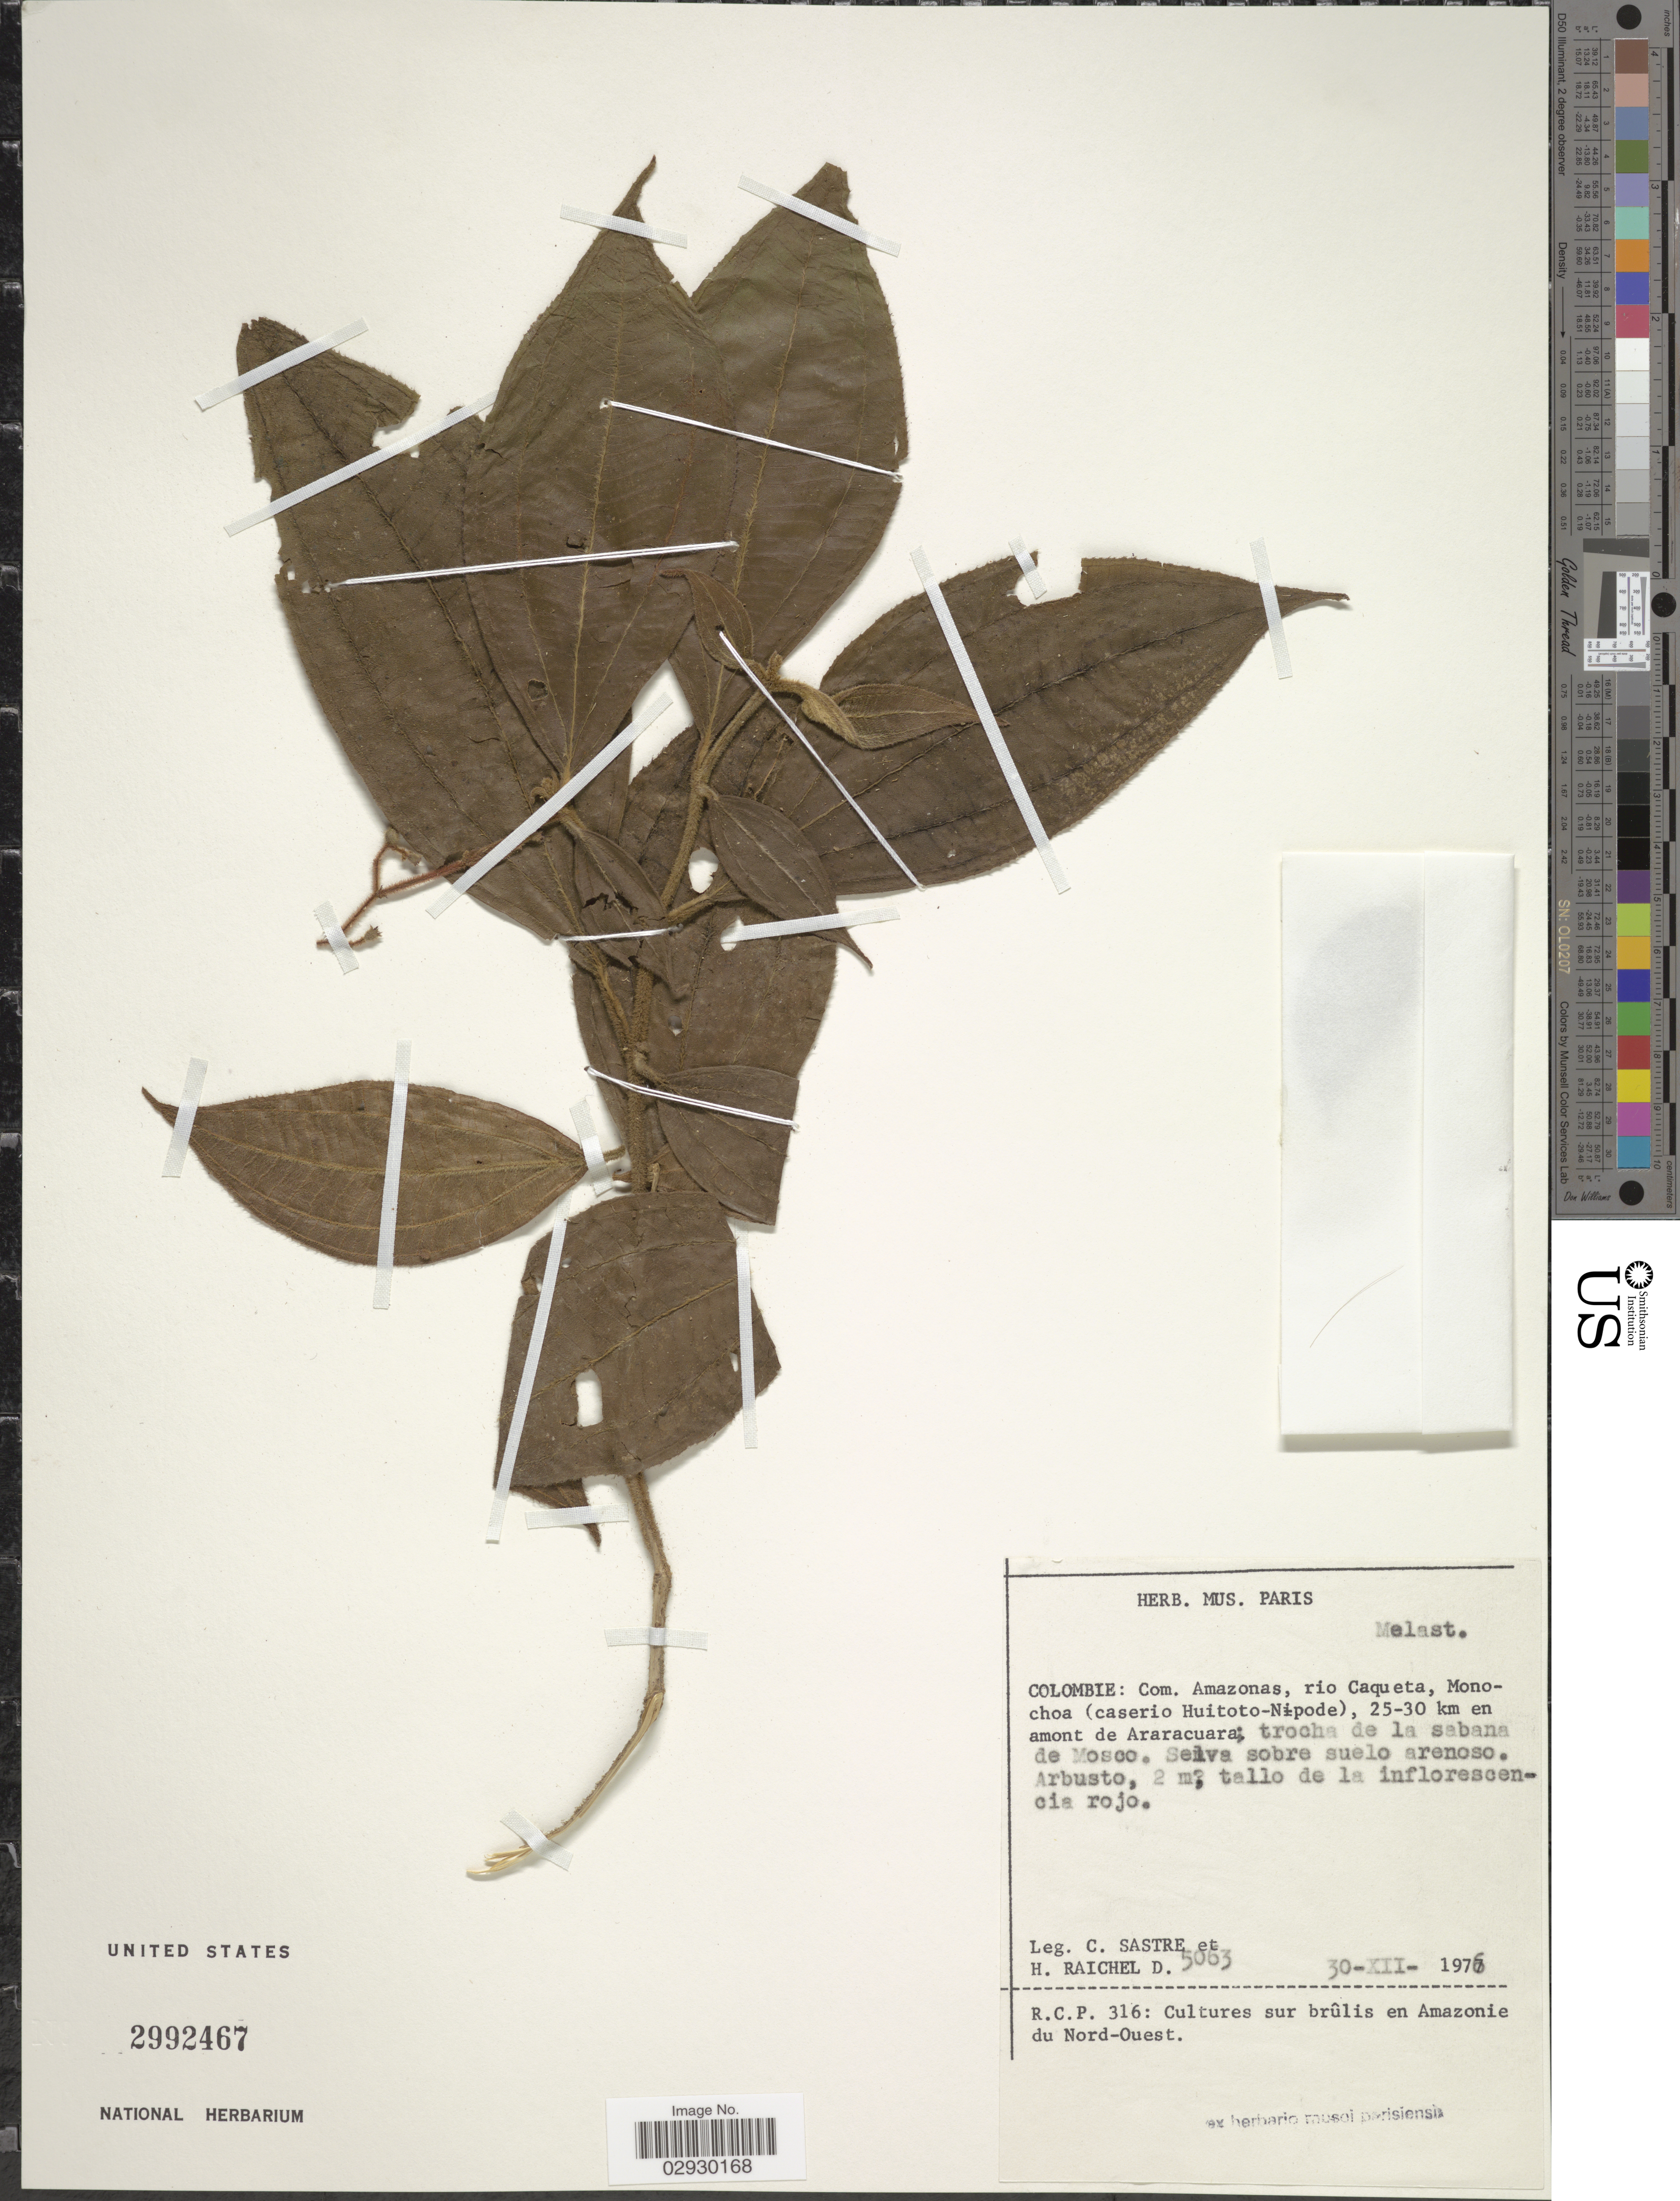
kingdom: Plantae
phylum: Tracheophyta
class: Magnoliopsida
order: Myrtales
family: Melastomataceae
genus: Leandra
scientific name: Leandra sp.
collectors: C. Sastre & H. Raichel D.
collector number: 5063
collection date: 1976-12-30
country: Colombia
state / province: Amazônas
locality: Com. Amazonas, rio Caqueta, Monochoa (caserio Huitoto-Nipode), 25-30 km en amont de Araracuara; trocha de la sabana de Mosco.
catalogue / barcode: US 2992467